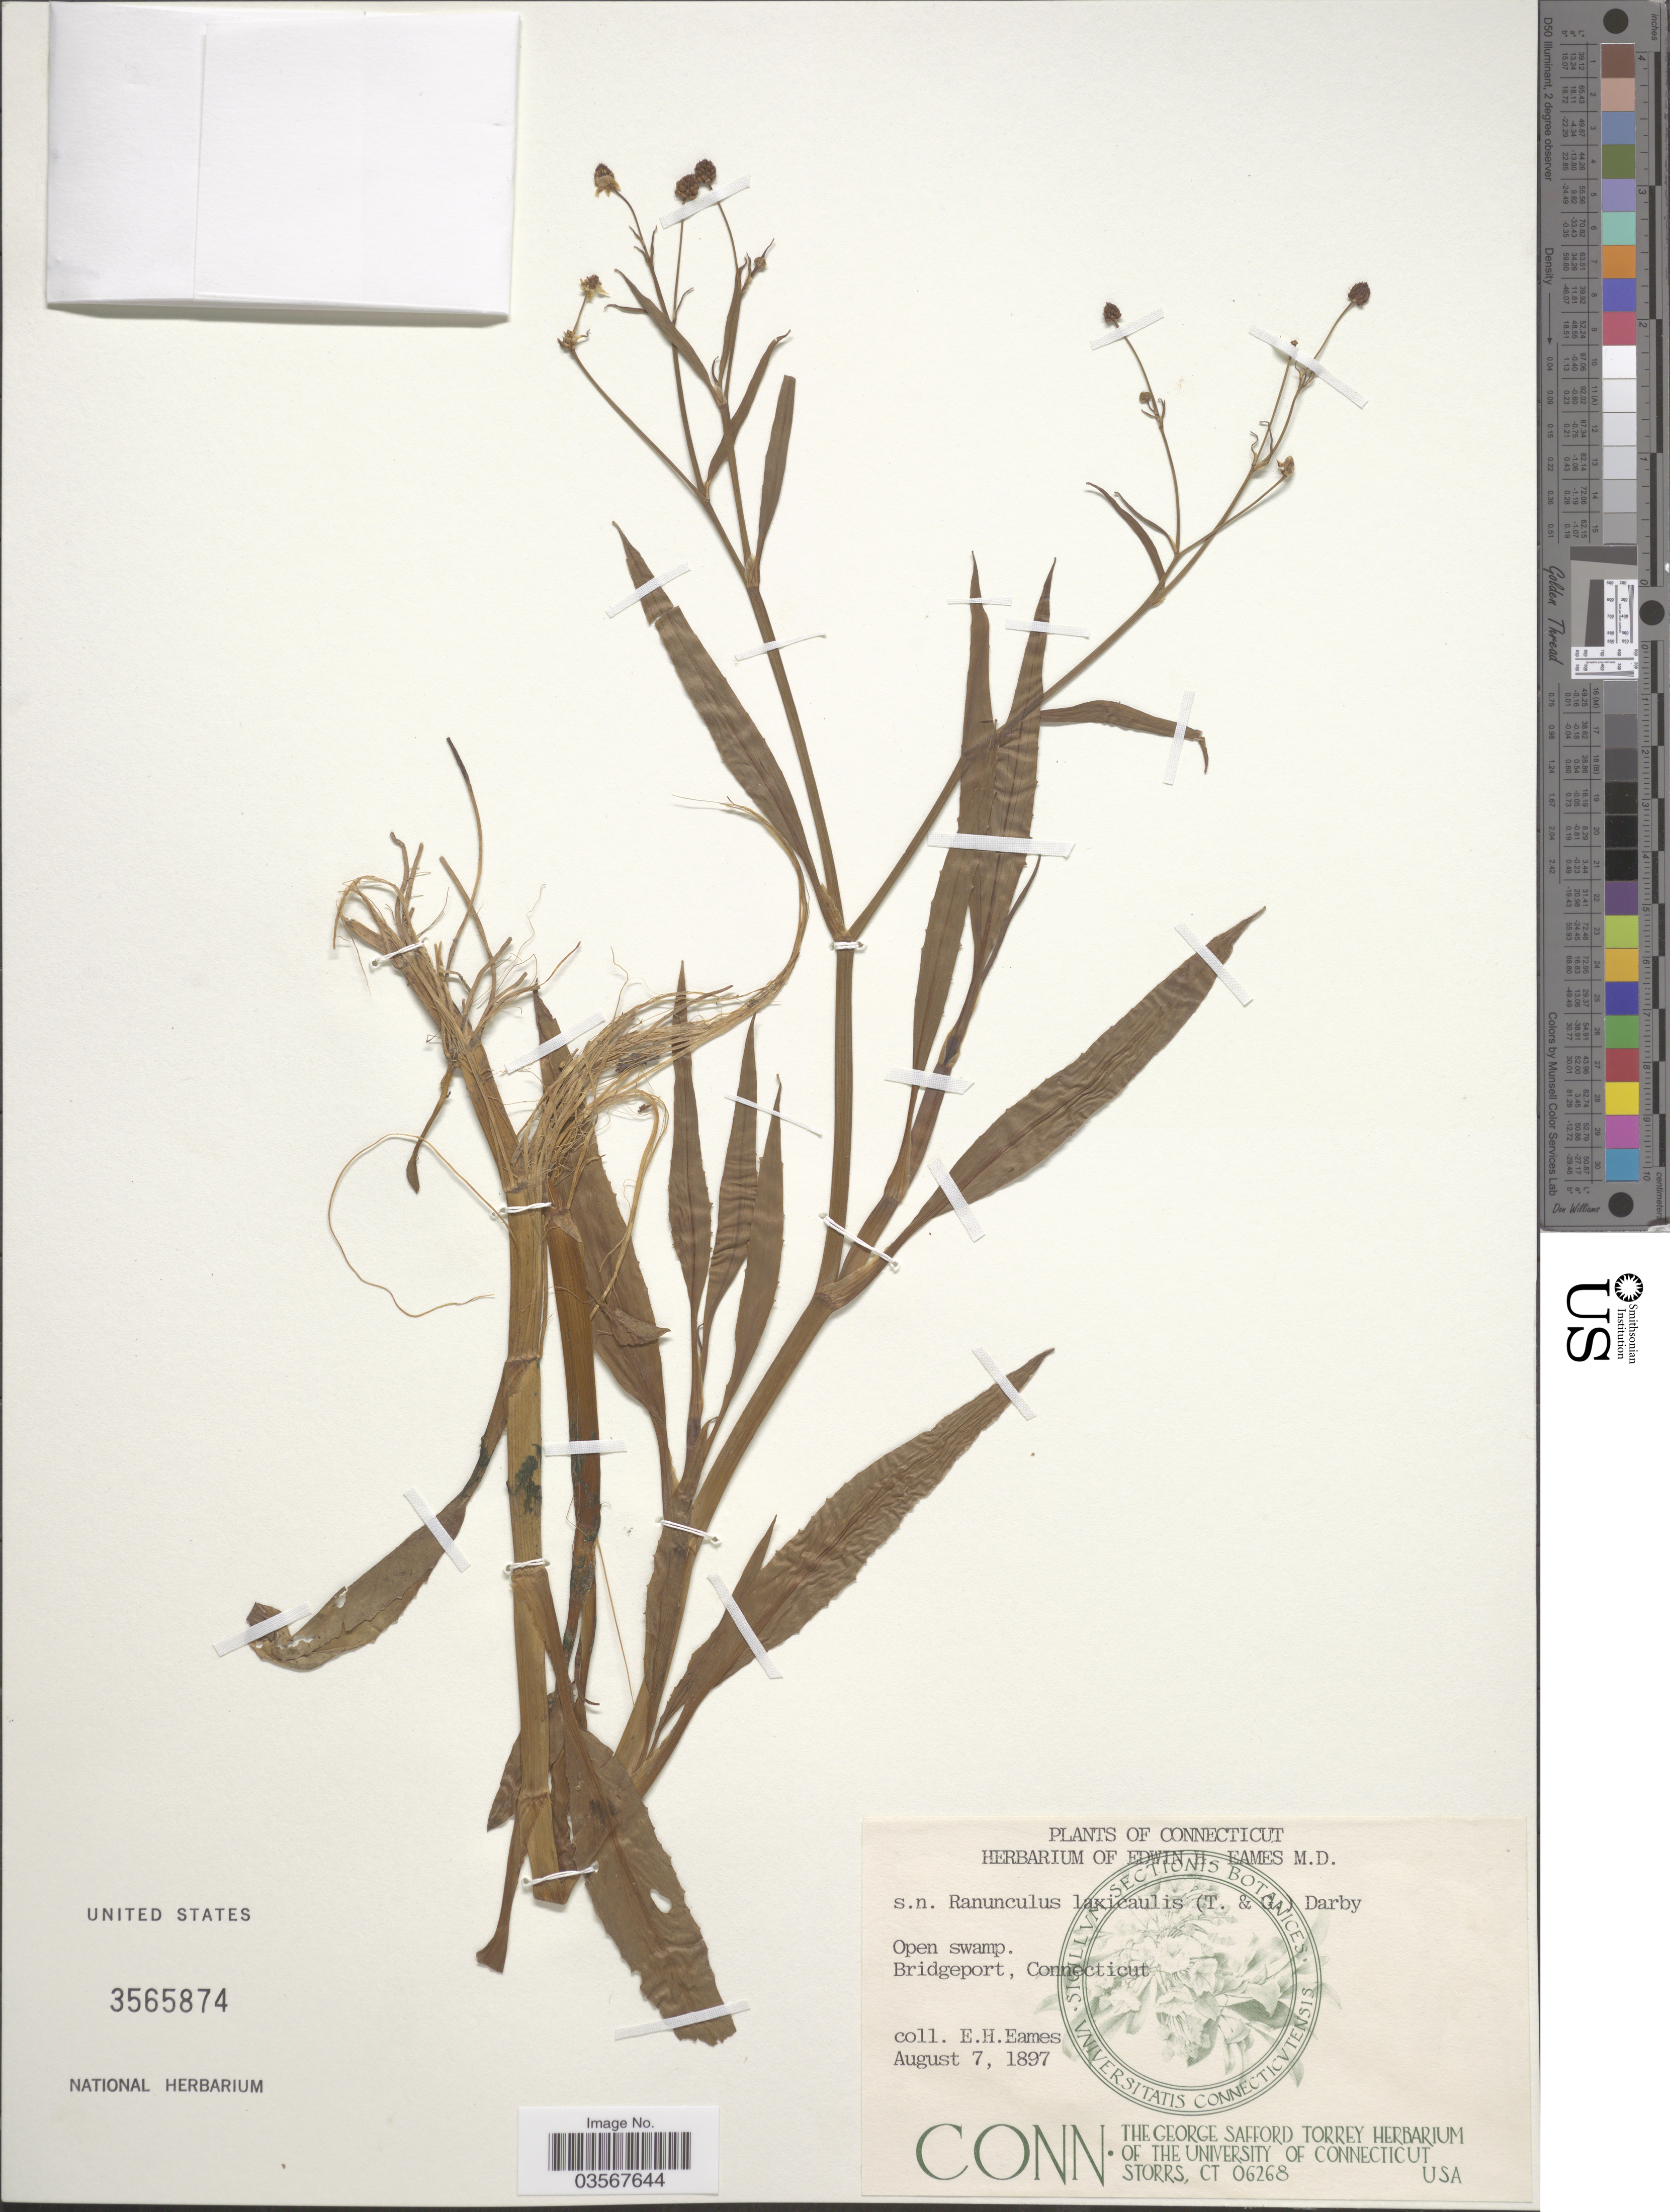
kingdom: Plantae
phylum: Tracheophyta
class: Magnoliopsida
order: Ranunculales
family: Ranunculaceae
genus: Ranunculus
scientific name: Ranunculus laxicaulis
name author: (Torr. & A. Gray) Darby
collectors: E. H. Eames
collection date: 1897-08-07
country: United States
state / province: Connecticut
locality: Open swamp. Bridgeport.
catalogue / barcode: US 3565874